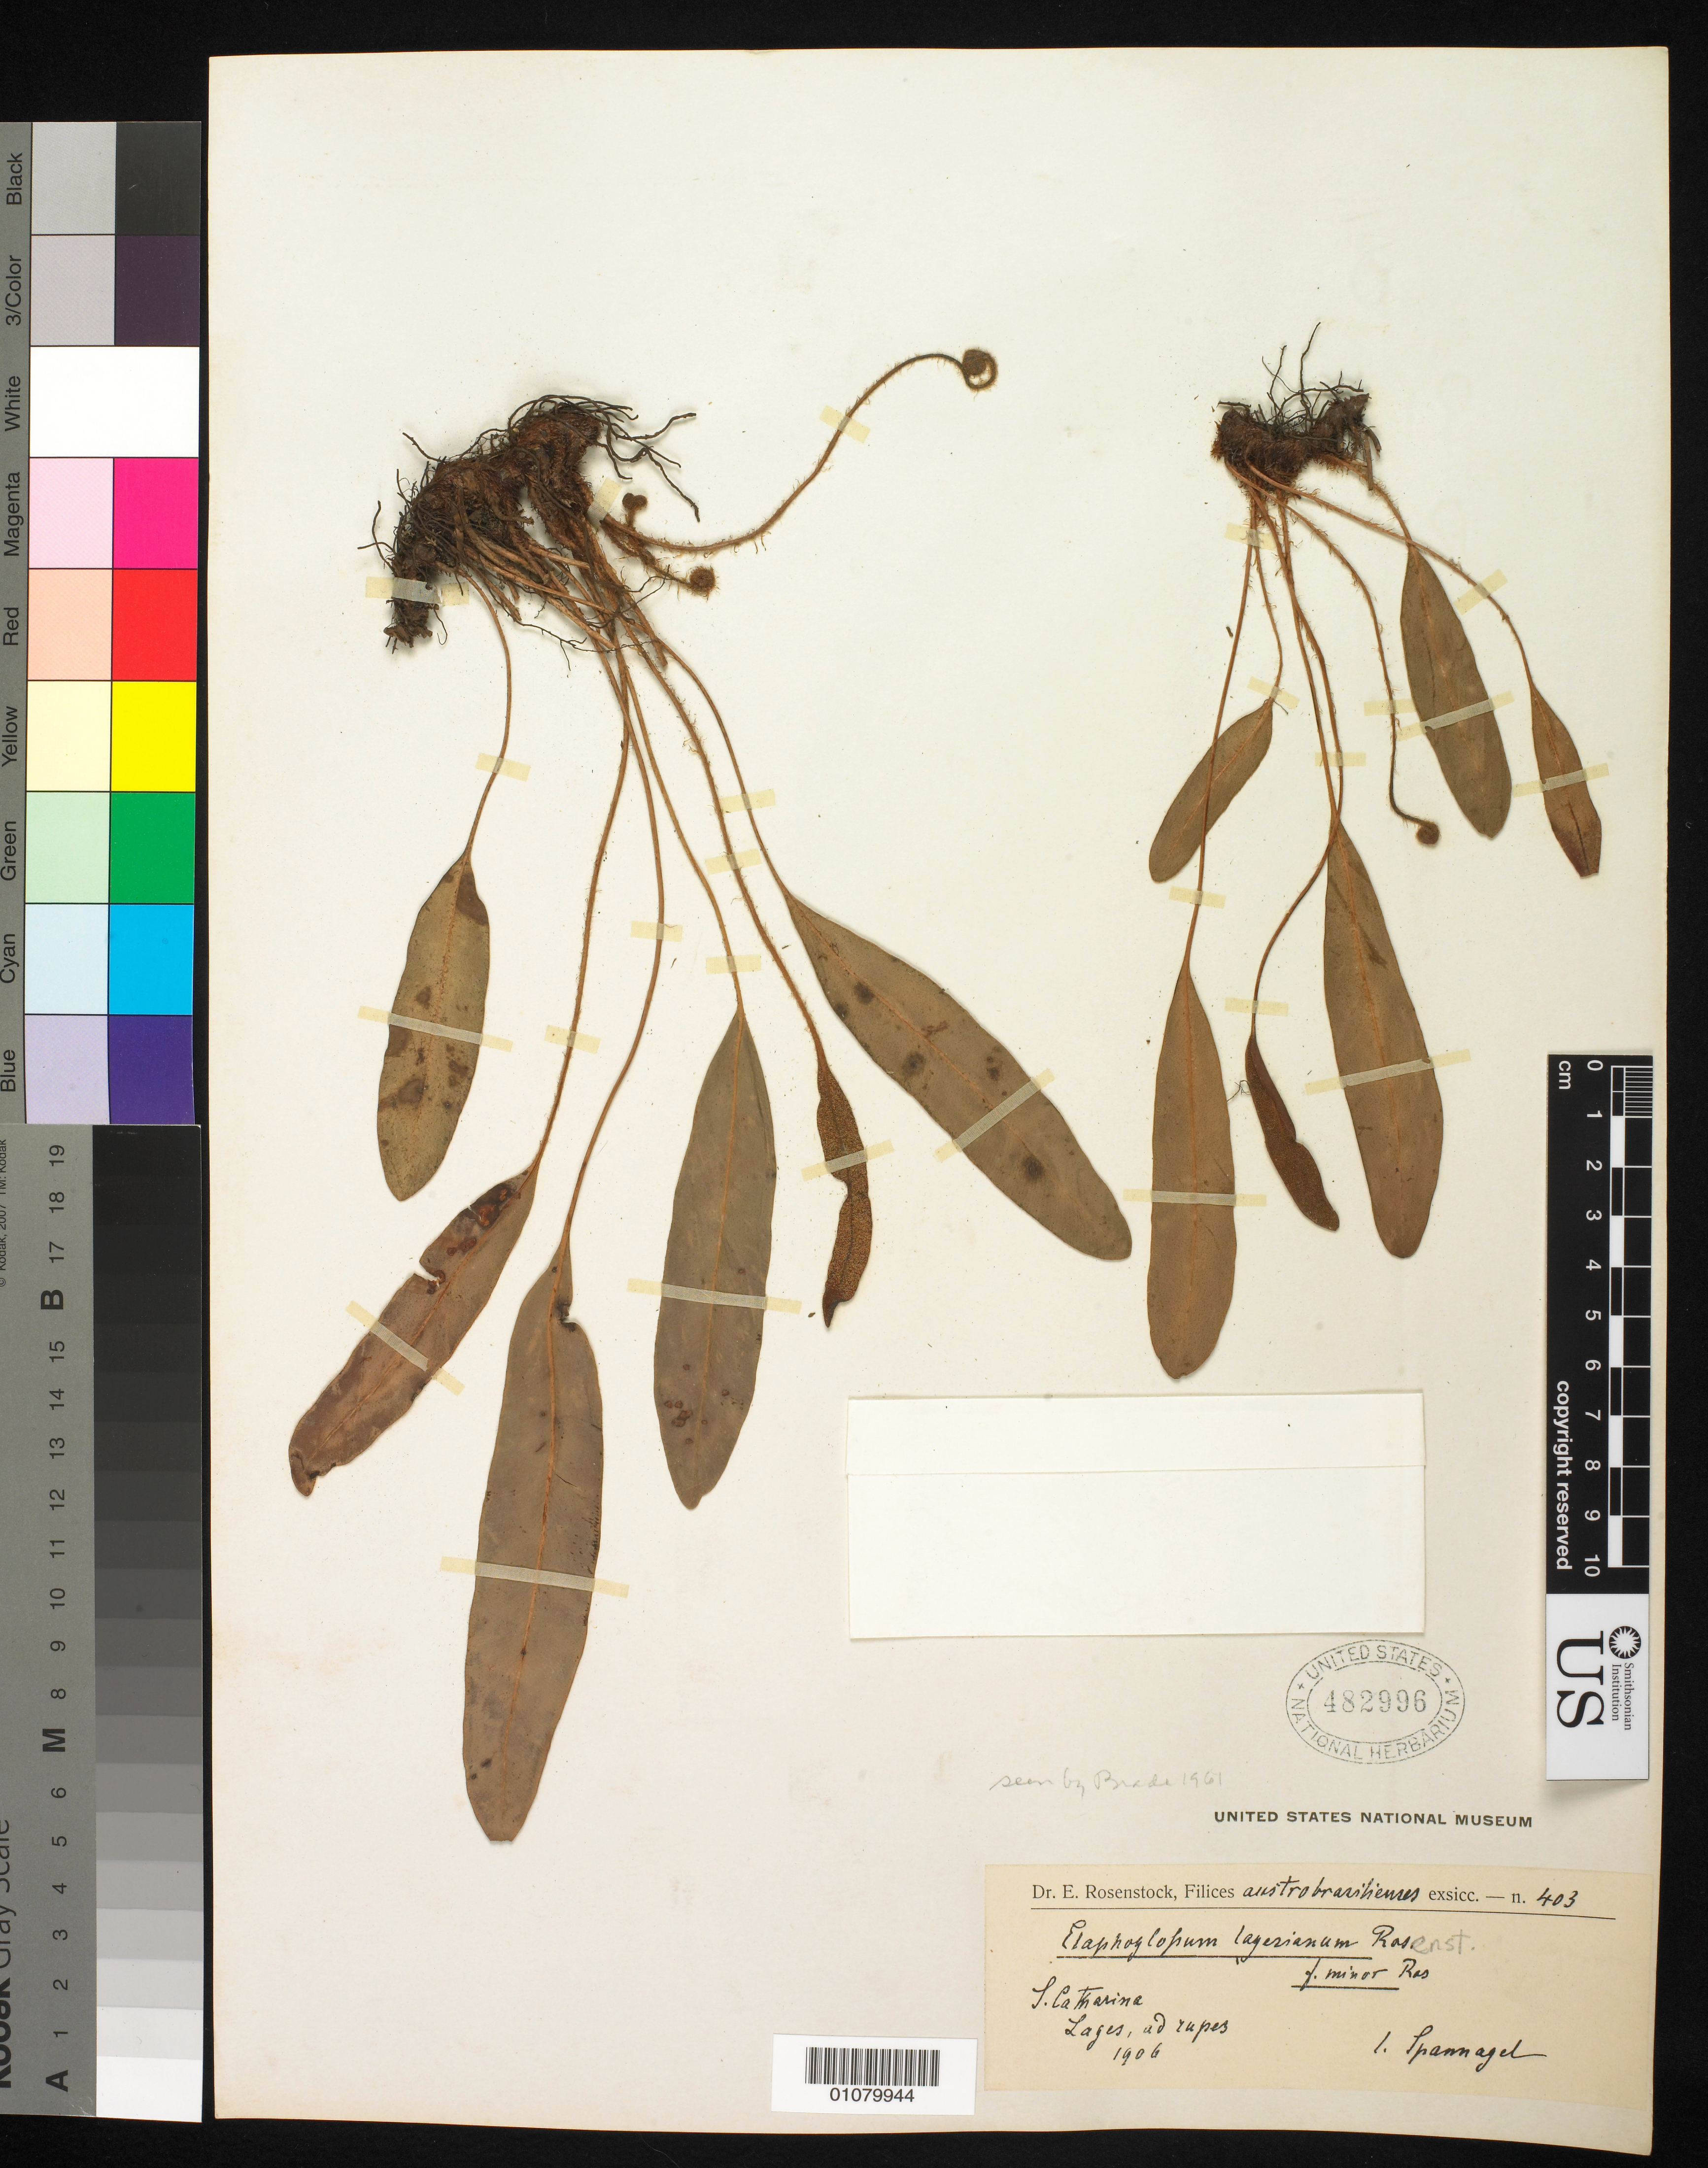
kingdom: Plantae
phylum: Tracheophyta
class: Polypodiopsida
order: Polypodiales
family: Dryopteridaceae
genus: Elaphoglossum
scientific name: Elaphoglossum lagersianum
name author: Rosenst.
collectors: C. Spannagel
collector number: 403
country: Brazil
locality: Santa Catharina (Catarina)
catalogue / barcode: US 482996